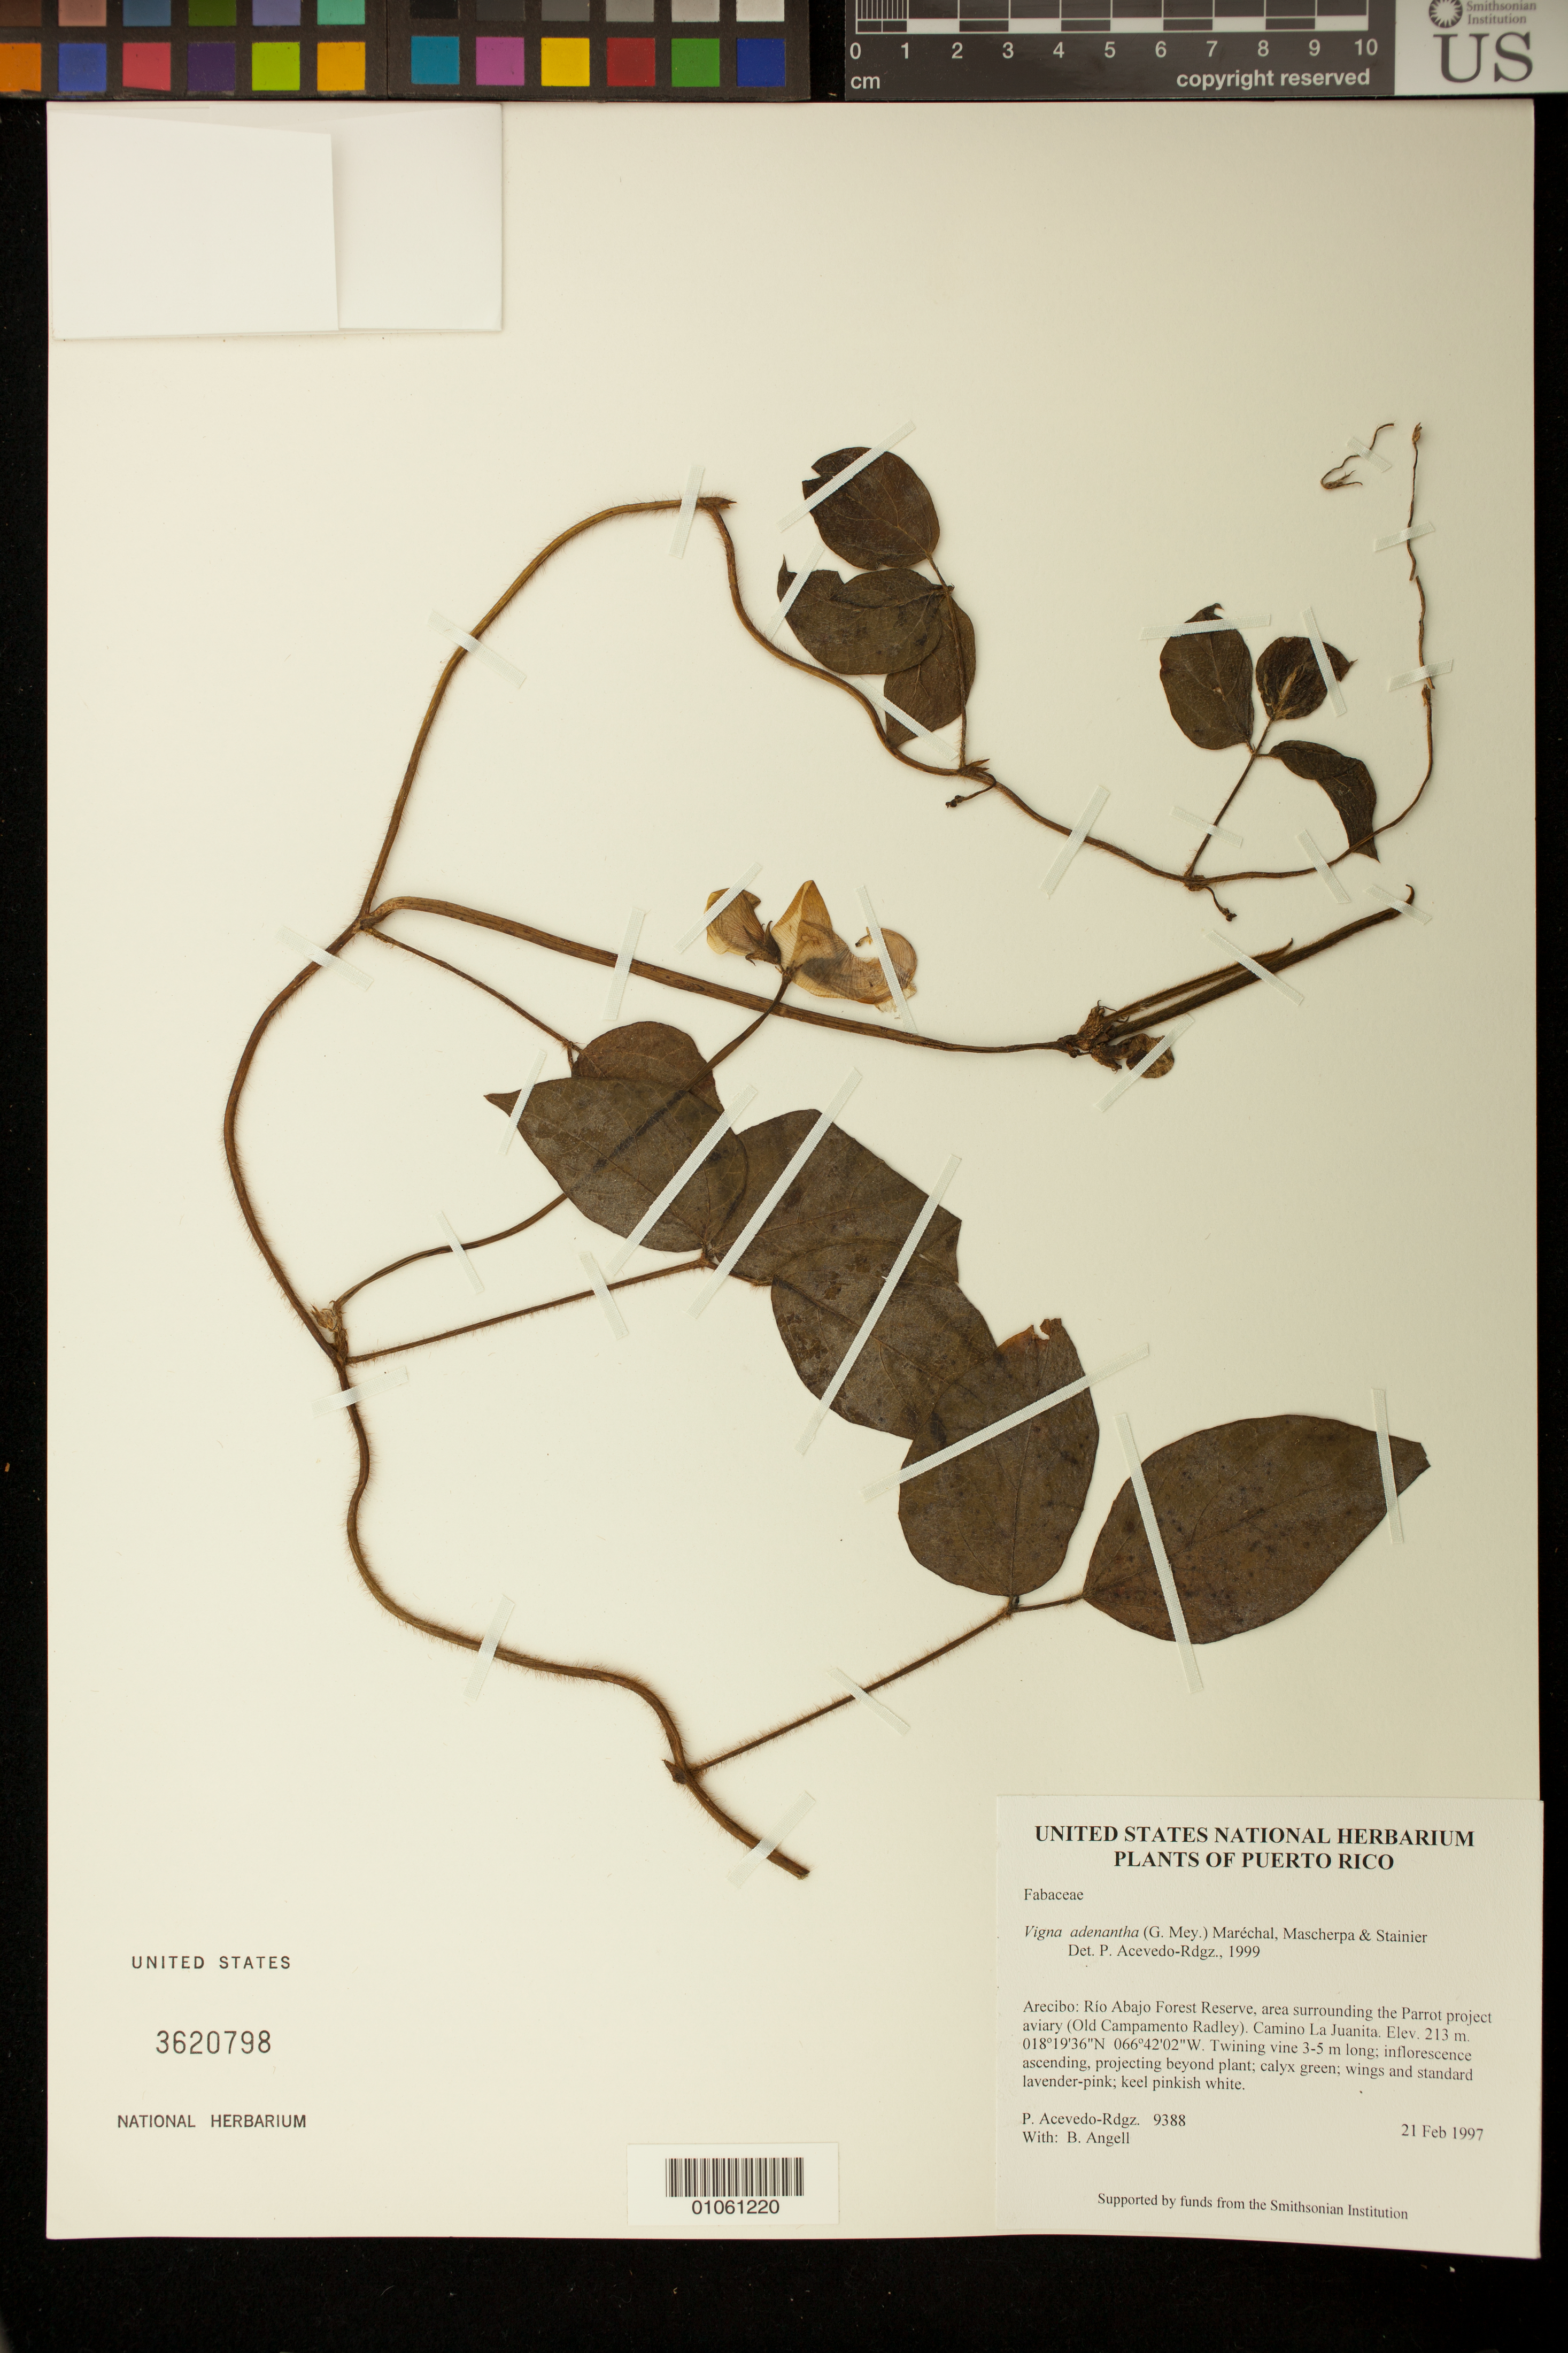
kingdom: Plantae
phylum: Tracheophyta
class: Magnoliopsida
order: Fabales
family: Fabaceae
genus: Vigna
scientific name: Vigna vexillata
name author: (L.) A. Rich.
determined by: Acevedo-Rodríguez, P., (BOT), Smithsonian Institution - National Museum of Natural History (UNITED STATES)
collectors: P. Acevedo-Rodr. & Bobbi Angell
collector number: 9388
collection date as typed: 21 Feb 1997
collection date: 1997-02-21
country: Puerto Rico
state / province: Arecibo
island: Puerto Rico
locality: Arecibo: Río Abajo Forest Reserve, area surrounding the Parrot project aviary (Old Campamento Radley). Camino La Juanita.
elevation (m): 213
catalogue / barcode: US 3620798